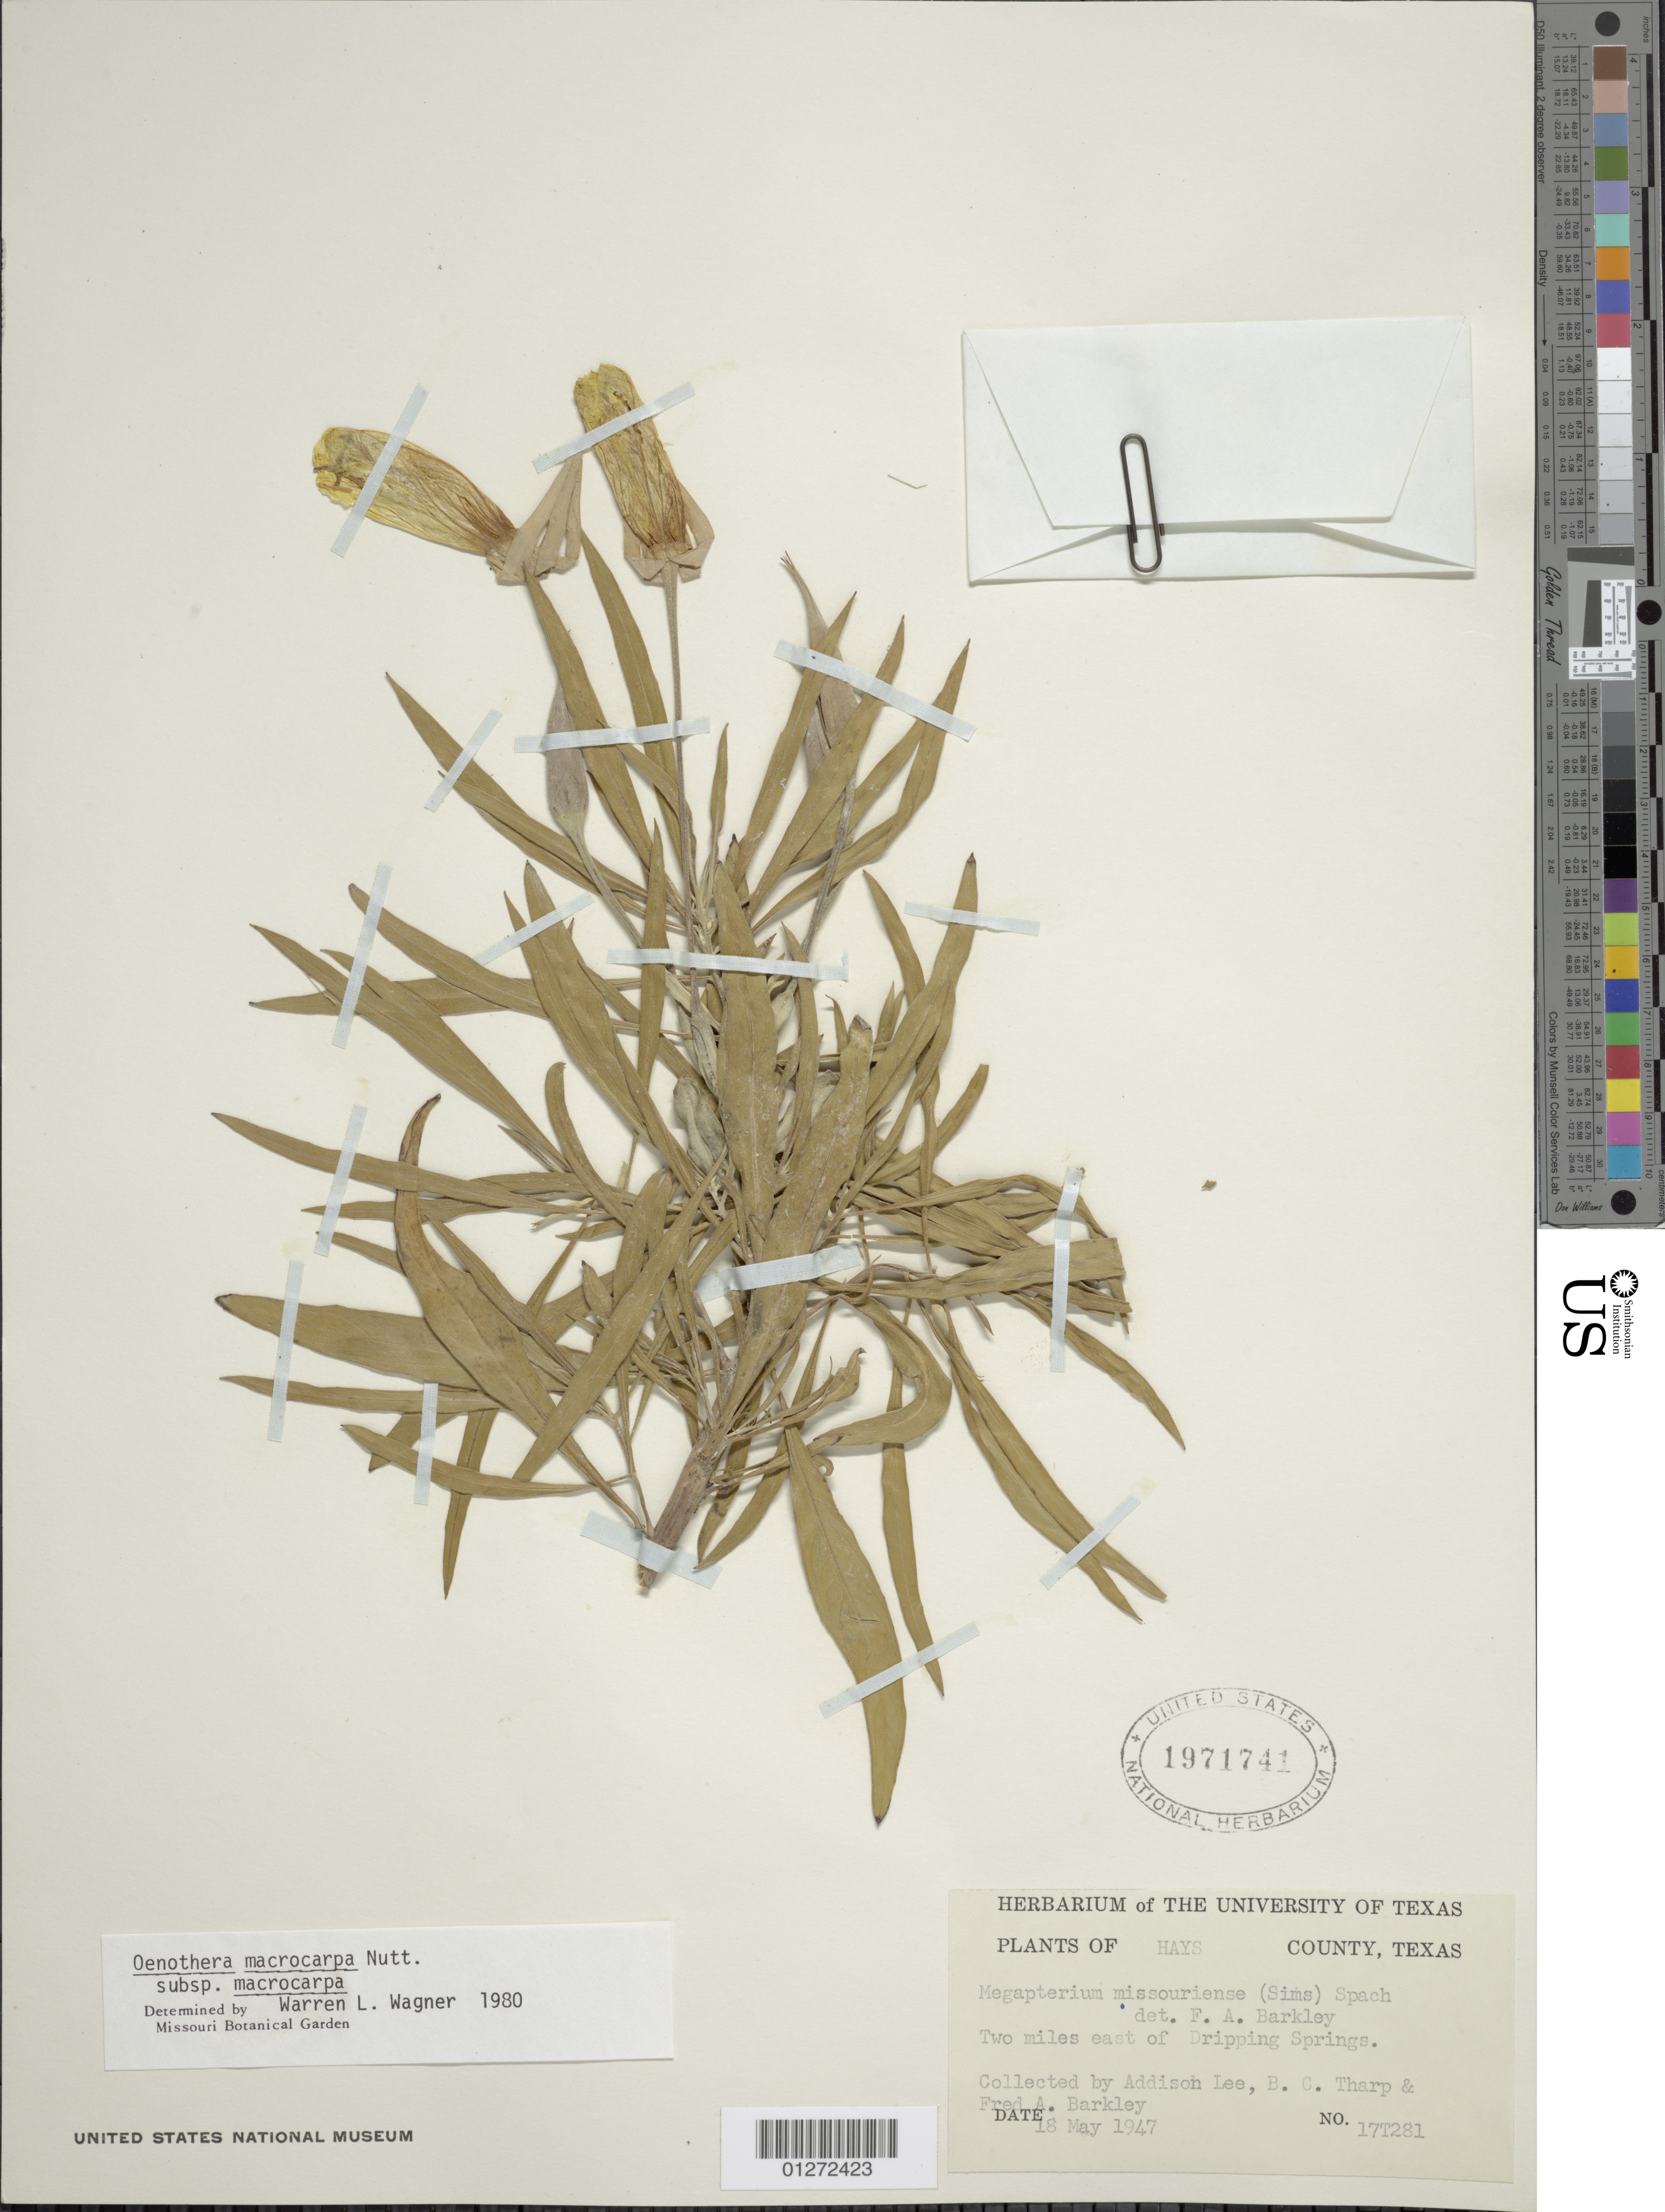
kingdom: Plantae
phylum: Tracheophyta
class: Magnoliopsida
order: Myrtales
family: Onagraceae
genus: Oenothera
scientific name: Oenothera macrocarpa subsp. macrocarpa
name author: Nutt.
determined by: Wagner, W. L., (BOT), Smithsonian Institution - National Museum of Natural History (UNITED STATES)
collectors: A. Lee, B. C. Tharp & F. A. Barkley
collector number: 17T281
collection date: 1947-05-18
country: United States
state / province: Texas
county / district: Hays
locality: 2 mi E of Dripping Springs.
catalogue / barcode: US 1971741